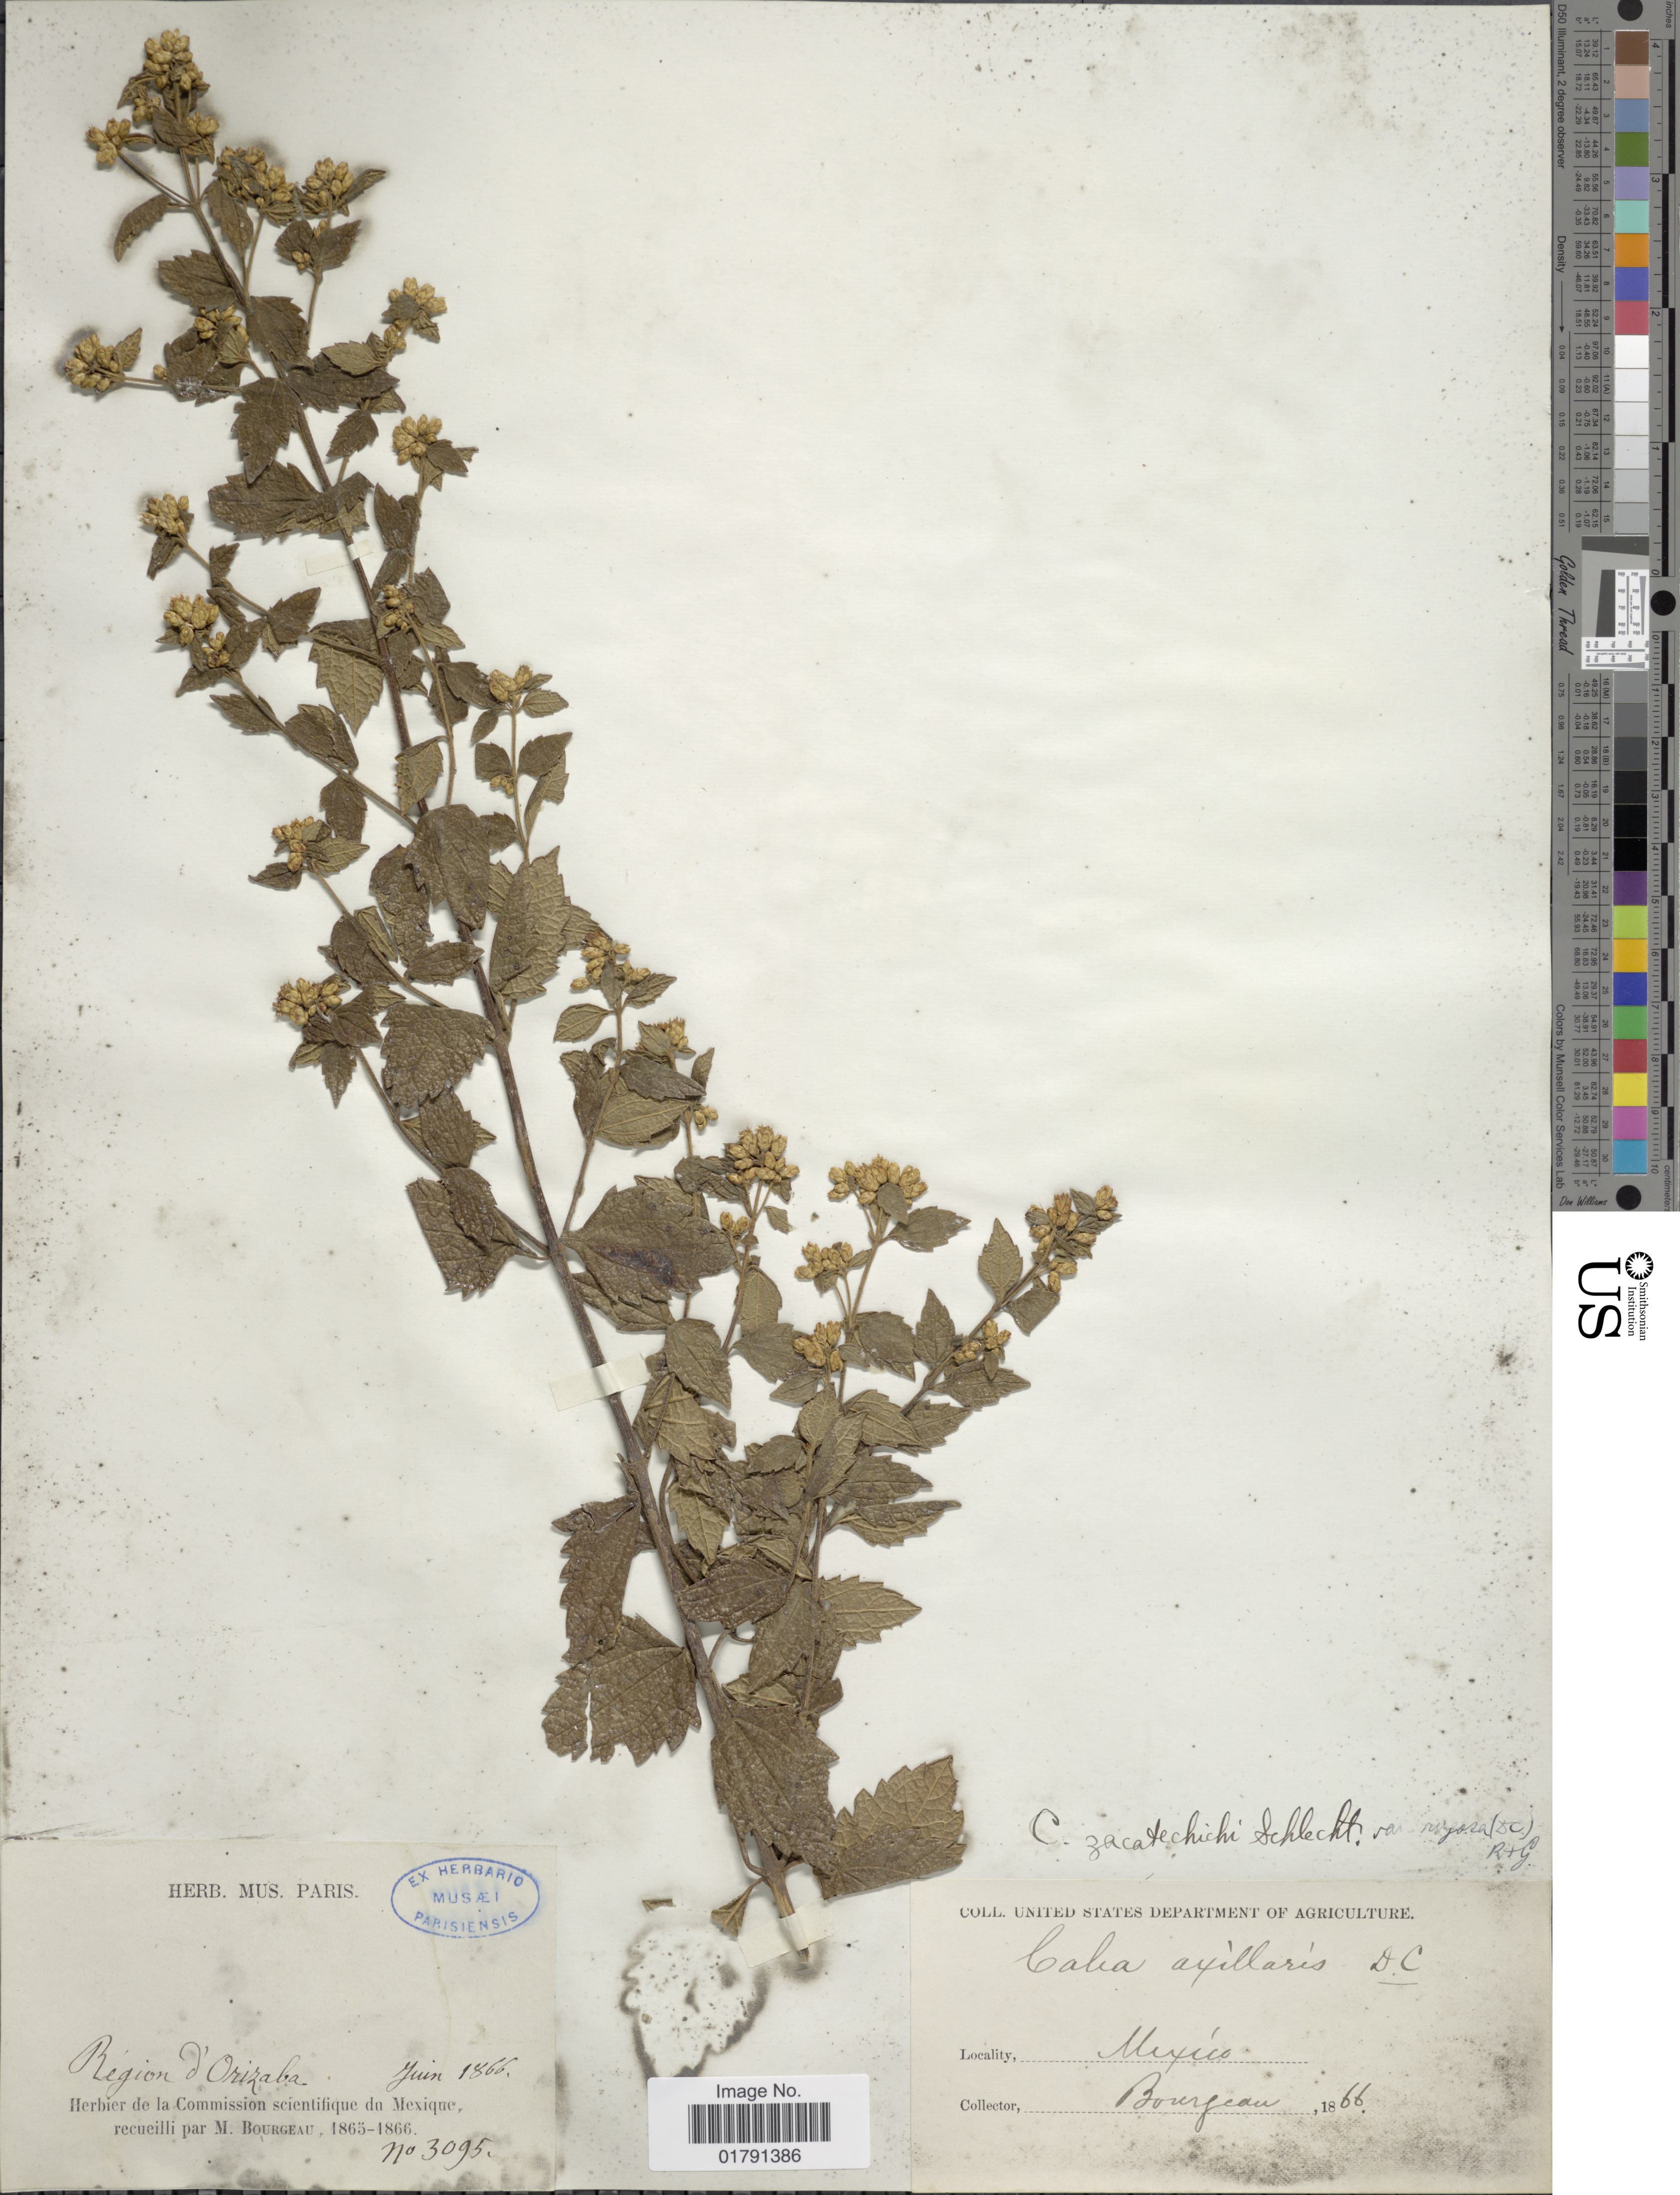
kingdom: Plantae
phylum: Tracheophyta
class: Magnoliopsida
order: Asterales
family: Asteraceae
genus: Calea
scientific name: Calea ternifolia Oliv., hom. illeg.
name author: Oliv.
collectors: M. Bourgeau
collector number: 3095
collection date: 1866-06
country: Mexico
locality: Region d'Orizaba